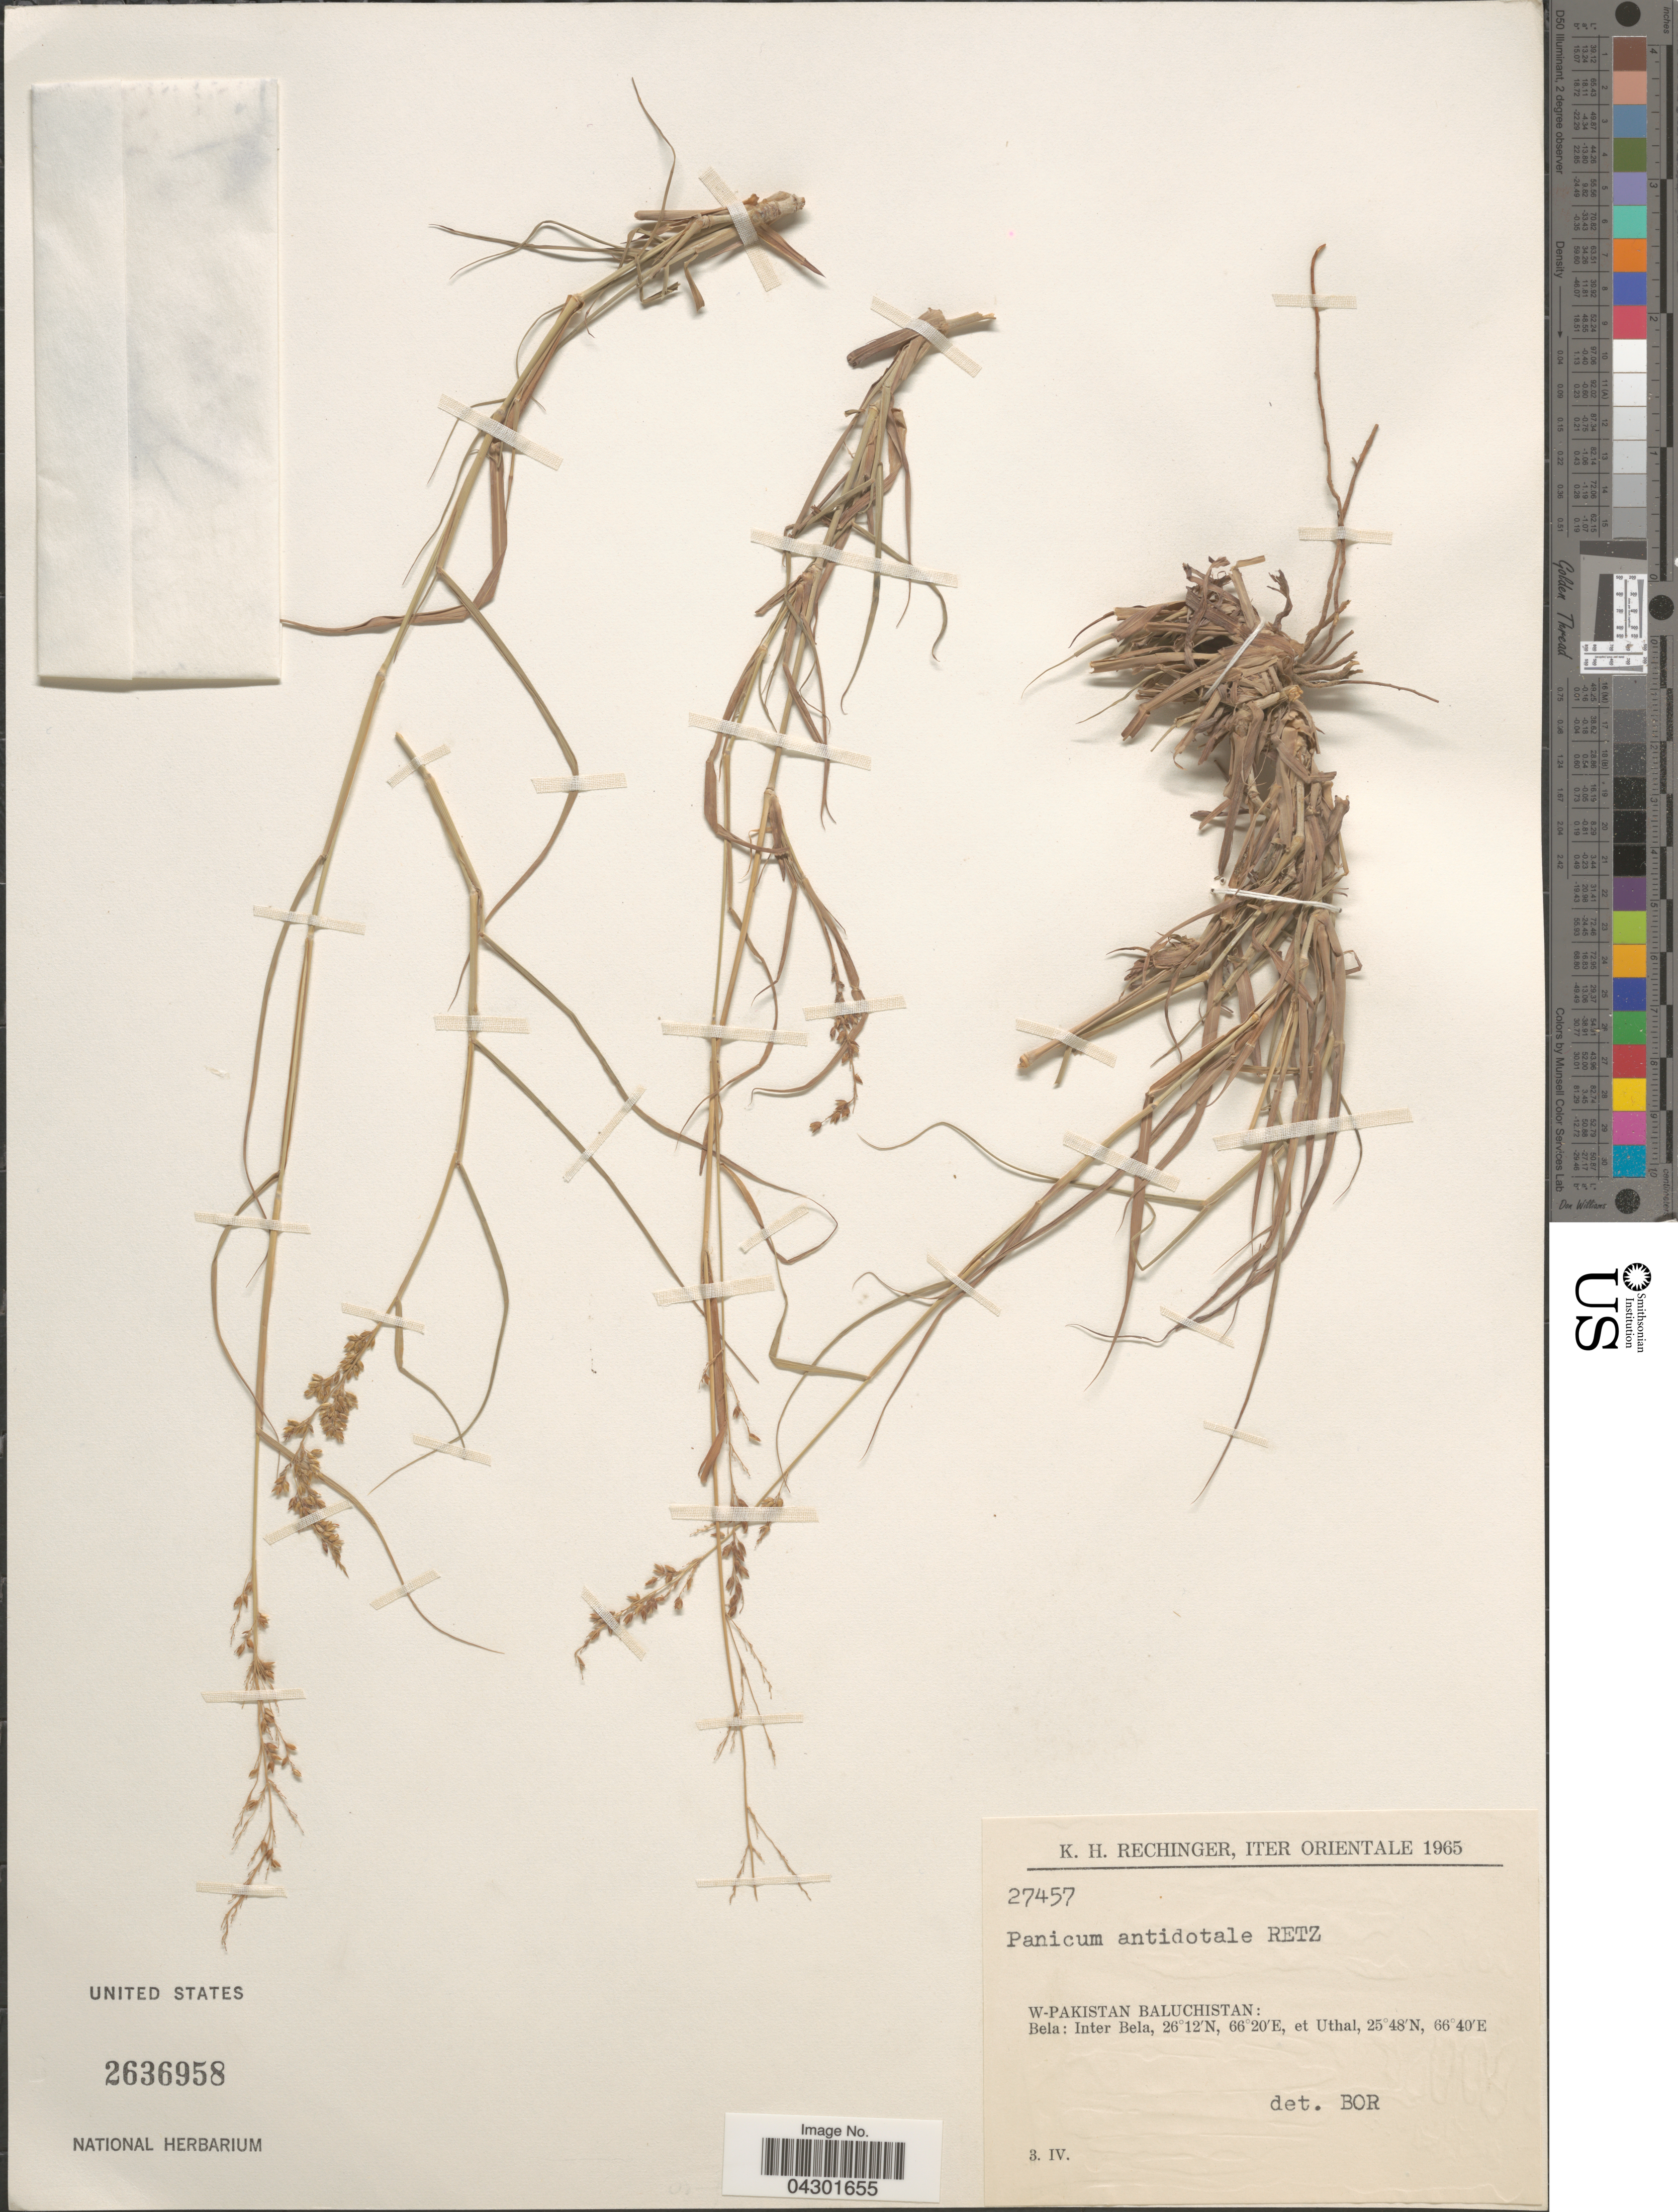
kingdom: Plantae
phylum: Tracheophyta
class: Liliopsida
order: Poales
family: Poaceae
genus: Panicum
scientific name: Panicum antidotale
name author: Retz.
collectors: K. H. Rechinger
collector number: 27457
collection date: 1965-04-03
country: Pakistan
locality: Iter Orientale 1965. W-Pakistan Baluchistan: Bela: Inter Bela, et Uthal.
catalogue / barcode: US 2636958